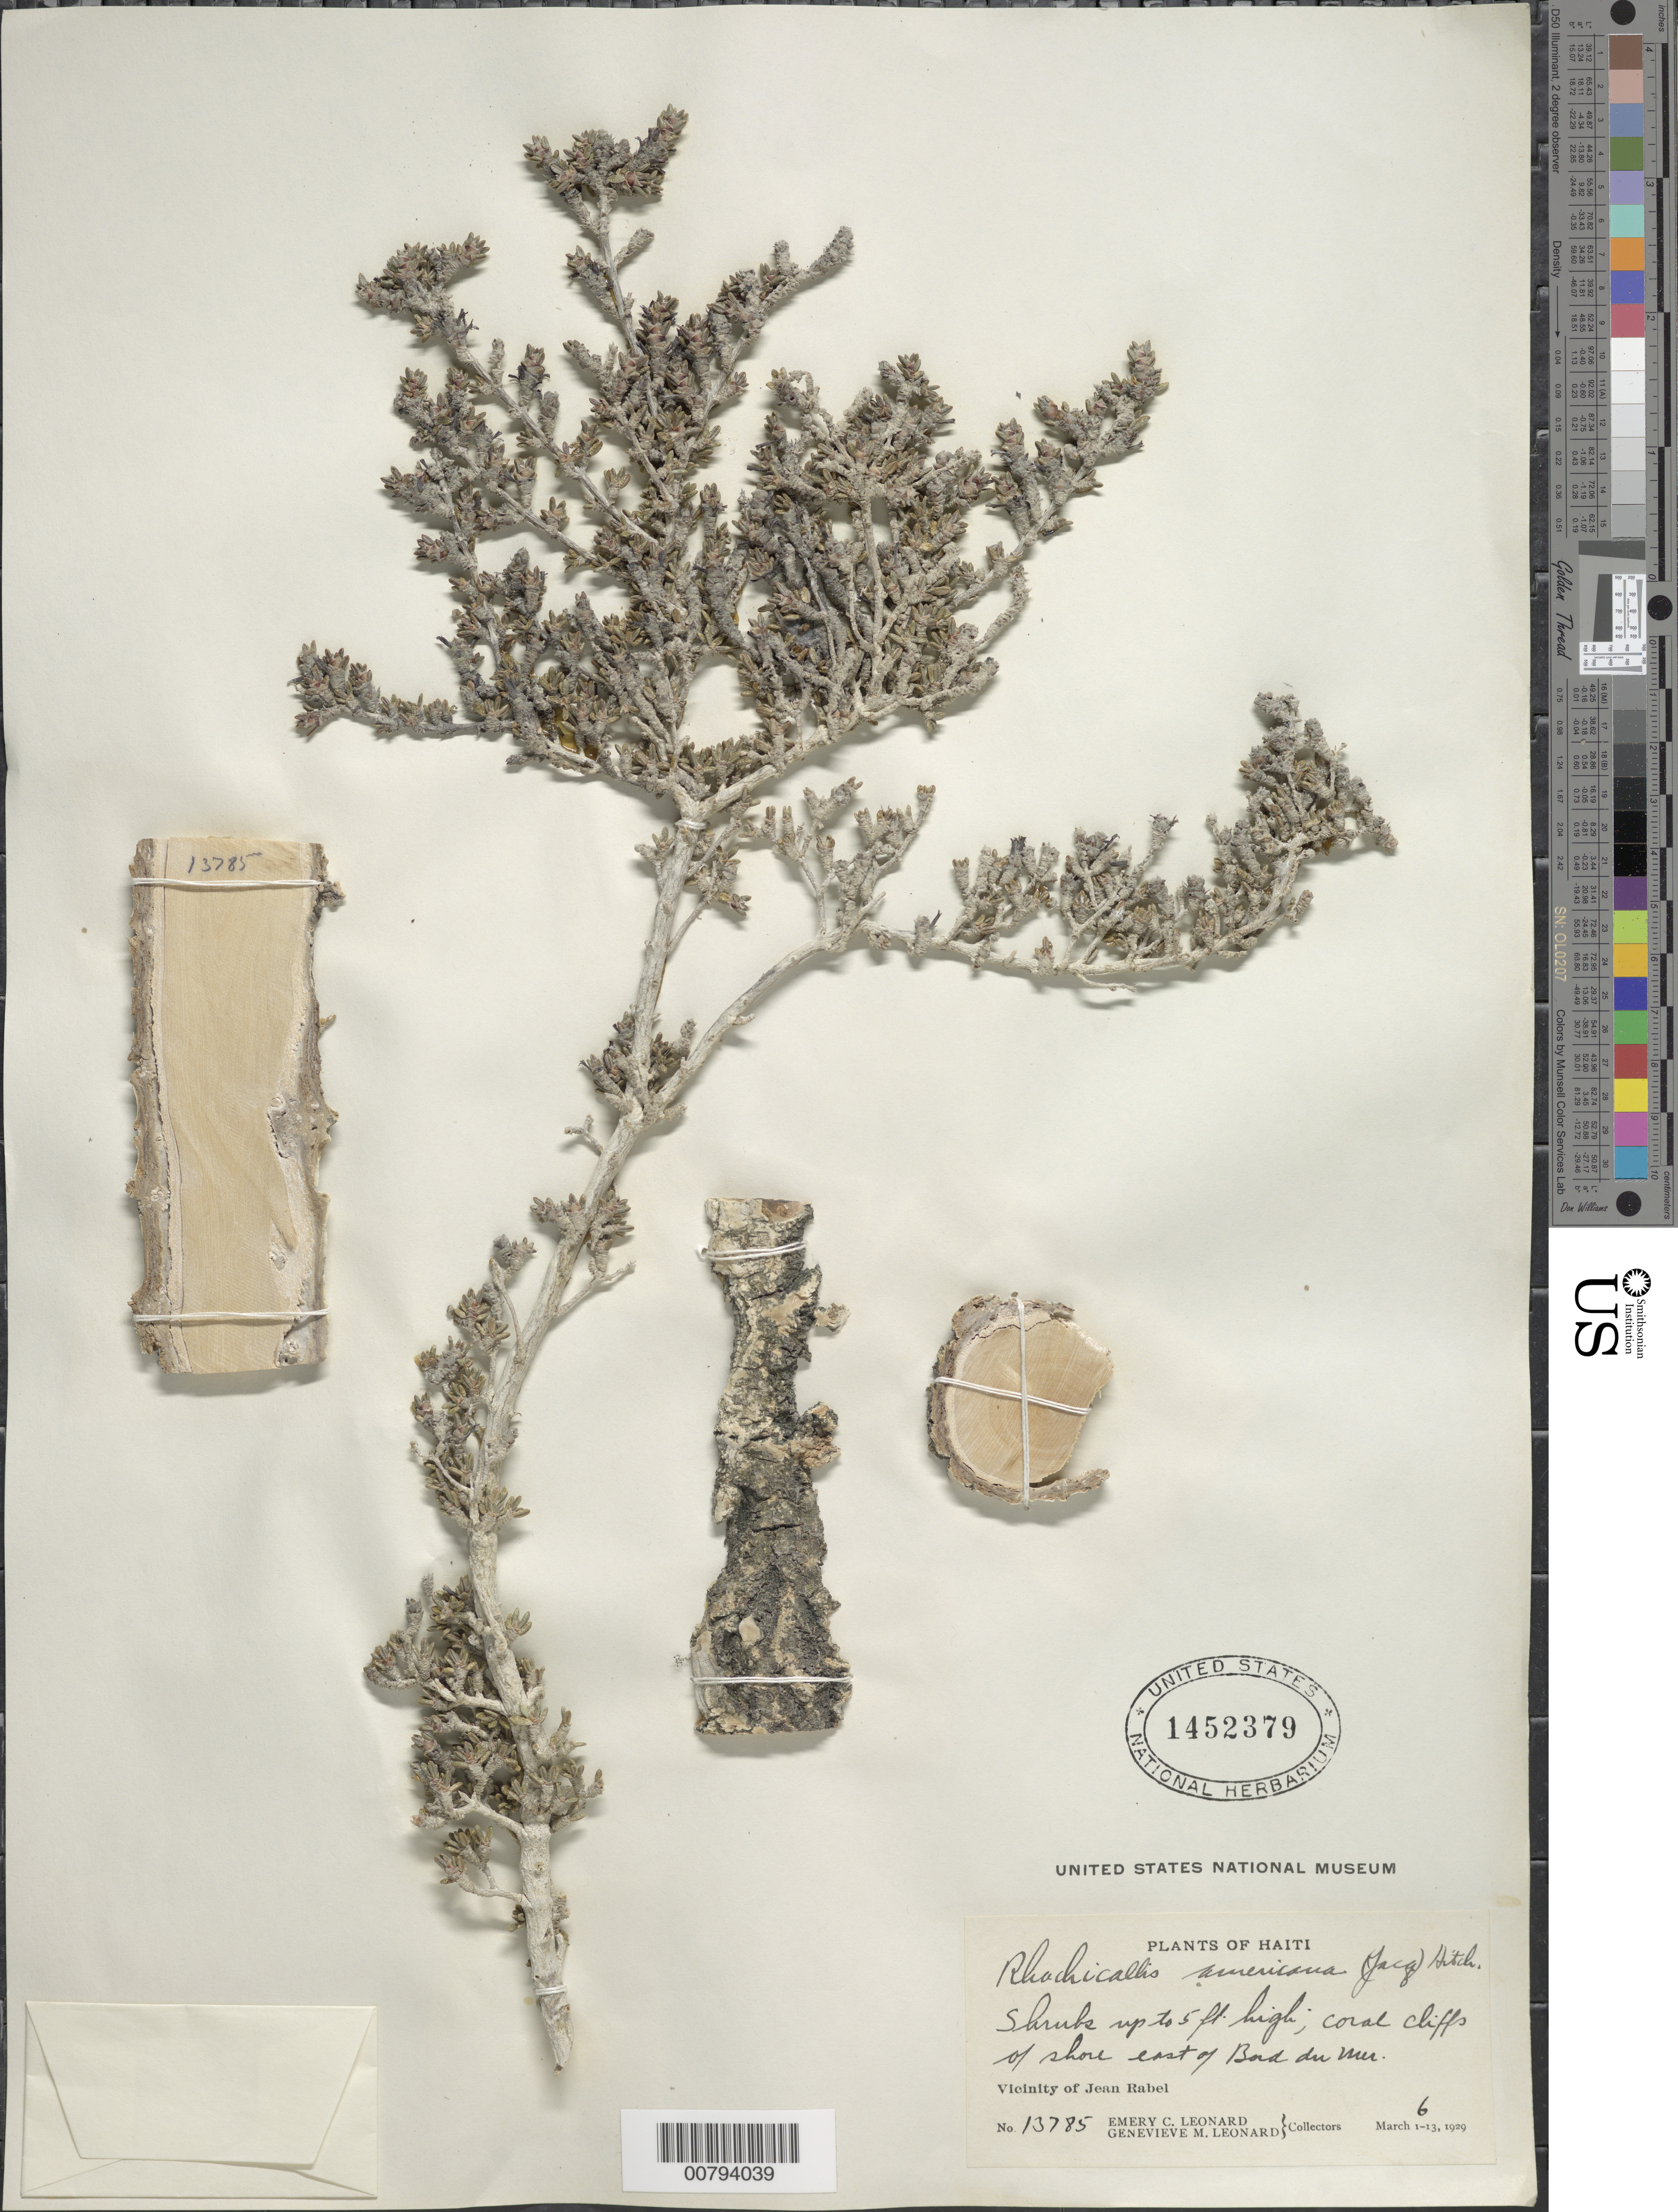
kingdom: Plantae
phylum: Tracheophyta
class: Magnoliopsida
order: Gentianales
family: Rubiaceae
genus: Rachicallis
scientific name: Rachicallis americana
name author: (Jacq.) Hitchc.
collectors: E. C. Leonard & G. M. Leonard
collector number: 13785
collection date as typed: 06 Mar 1929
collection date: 1929-03-06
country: Haiti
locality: Cliffs of shore east of Bord du Mer. Vicinity of Jean Rabel.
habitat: Coral cliffs of shore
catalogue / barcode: US 1452379